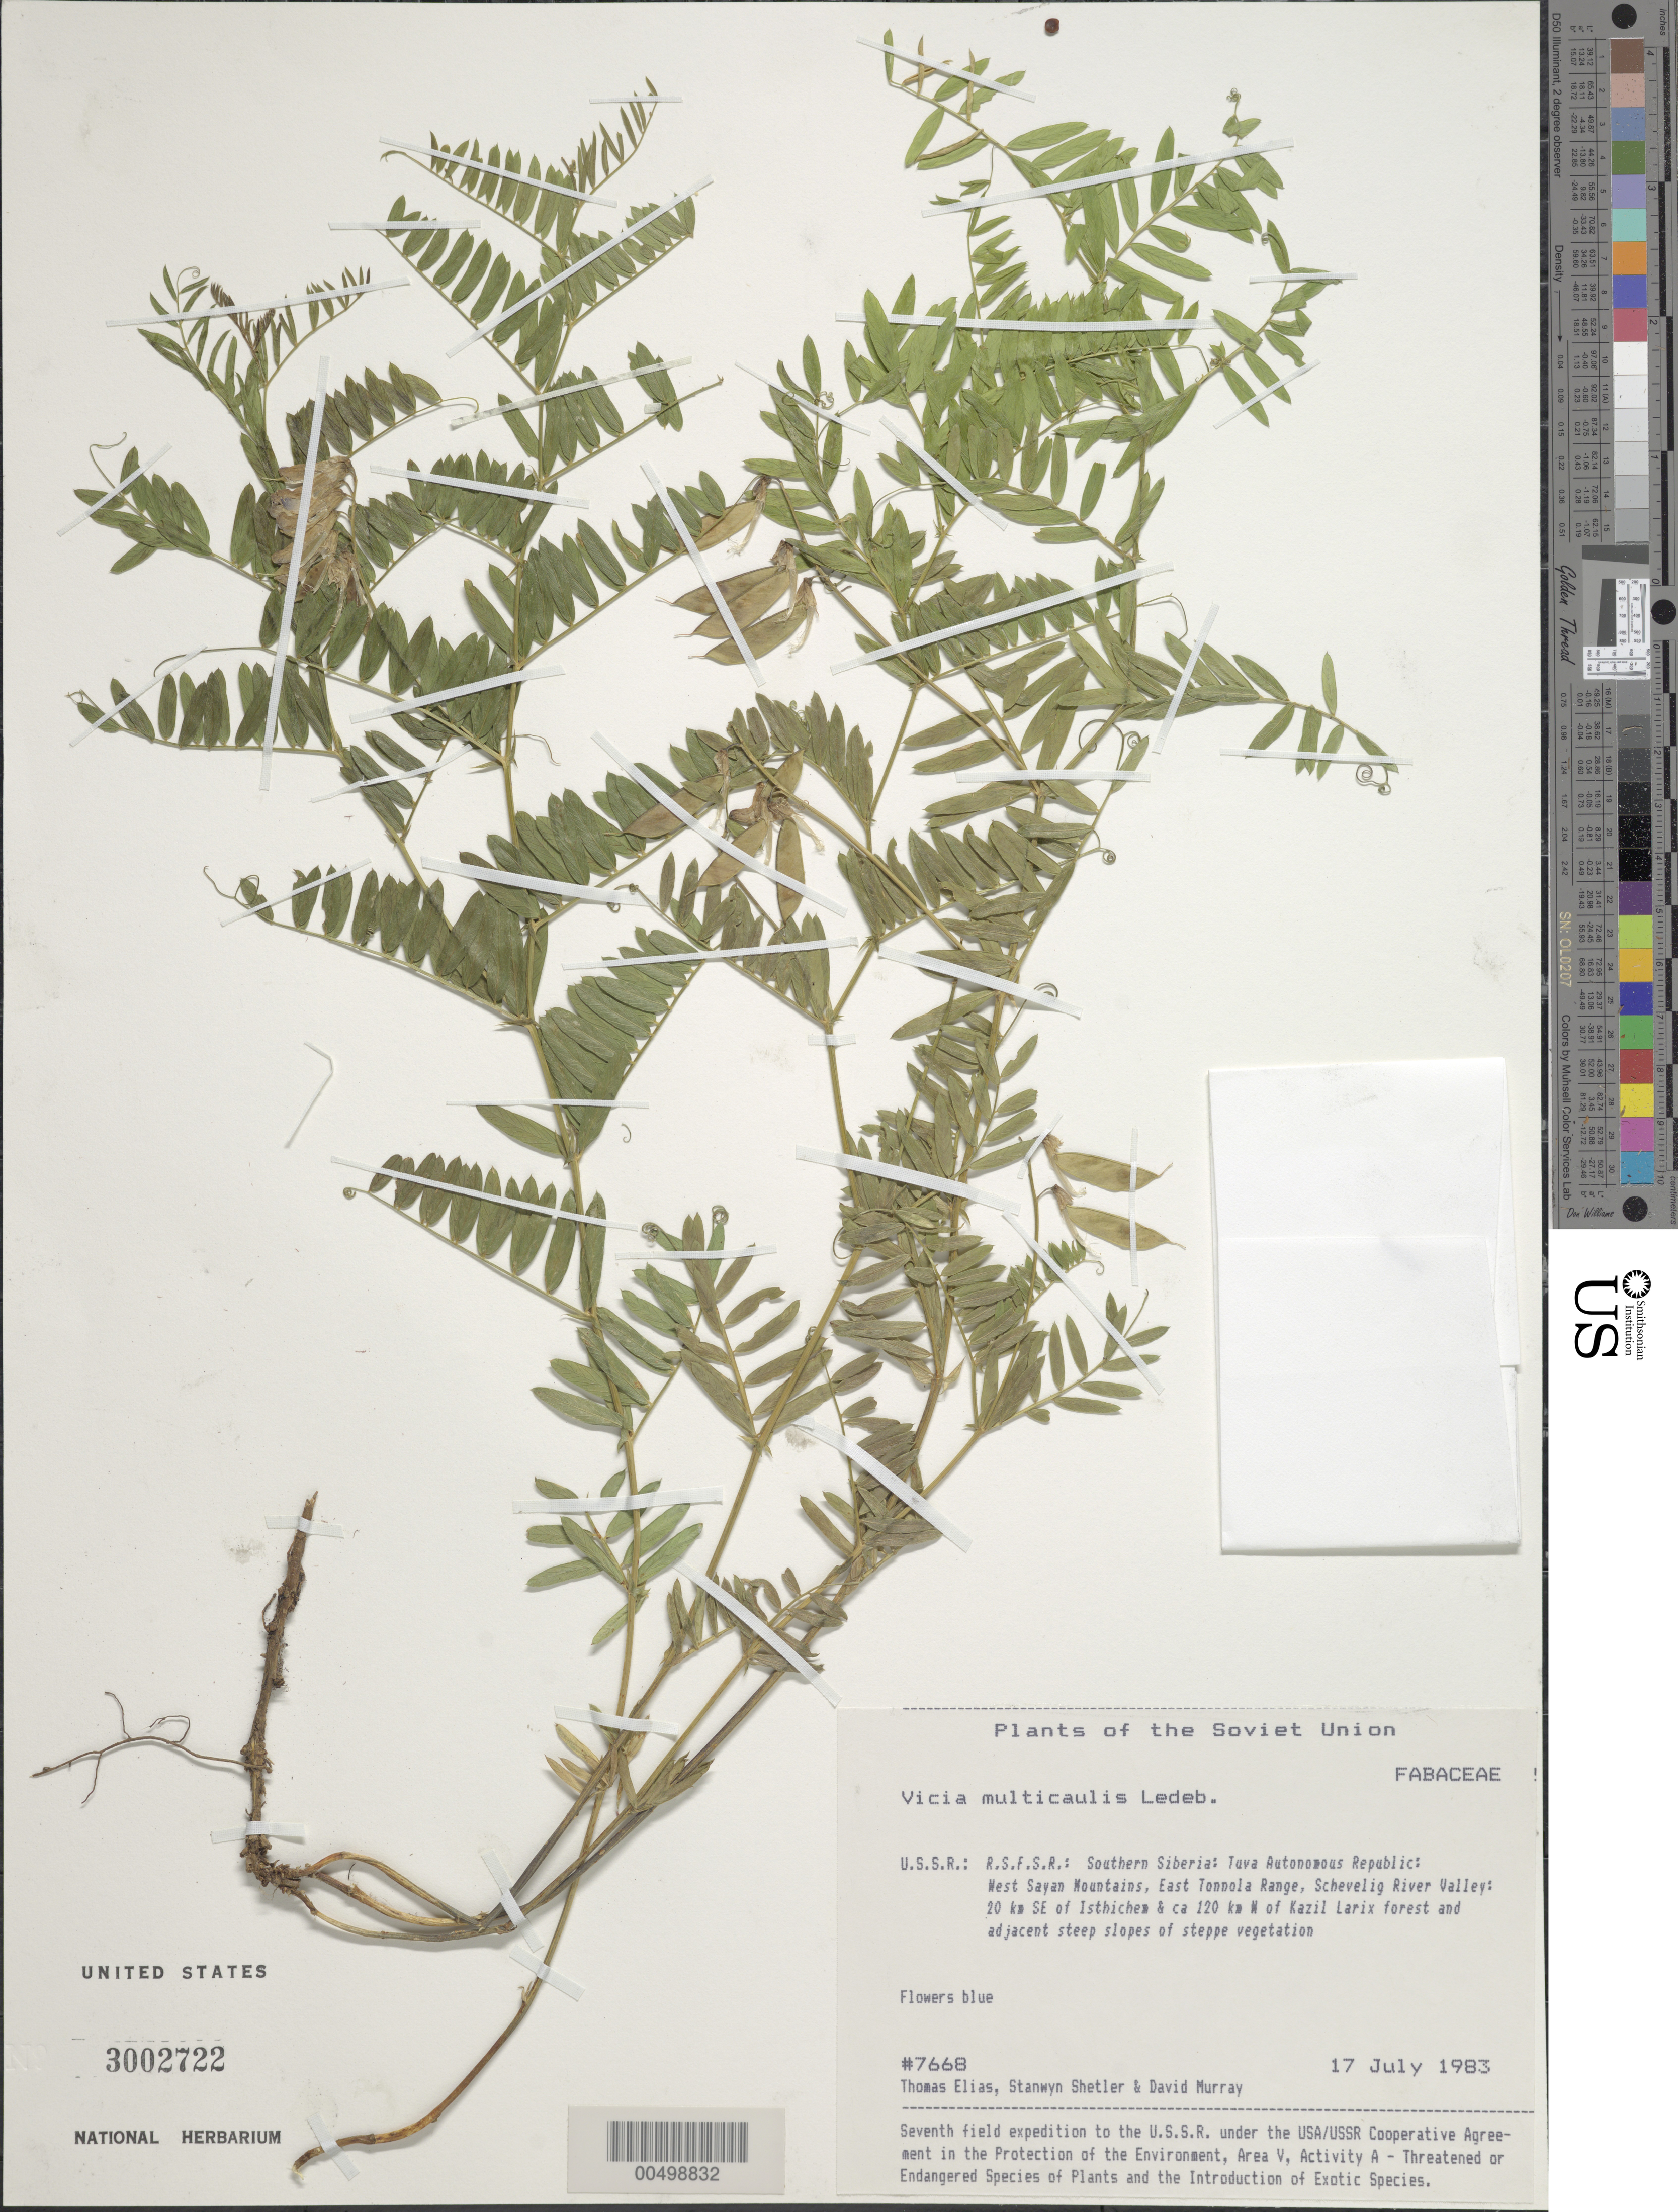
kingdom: Plantae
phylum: Tracheophyta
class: Magnoliopsida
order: Fabales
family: Fabaceae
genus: Vicia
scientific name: Vicia multicaulis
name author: Ledeb.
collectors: T. Elias, S. Shetler & D. F. Murray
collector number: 7668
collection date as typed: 17 Jul 1983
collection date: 1983-07-17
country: Russian Federation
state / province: Tuva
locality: West Sayan Mountains, E Tonnola [Tannu-Ola] Range, Schevelig River Valley, 20 km SE of Isthichem [Ishti-Khem], *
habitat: Larix forest and adjacent steep slopes of steppe vegetation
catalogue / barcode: US 3002722